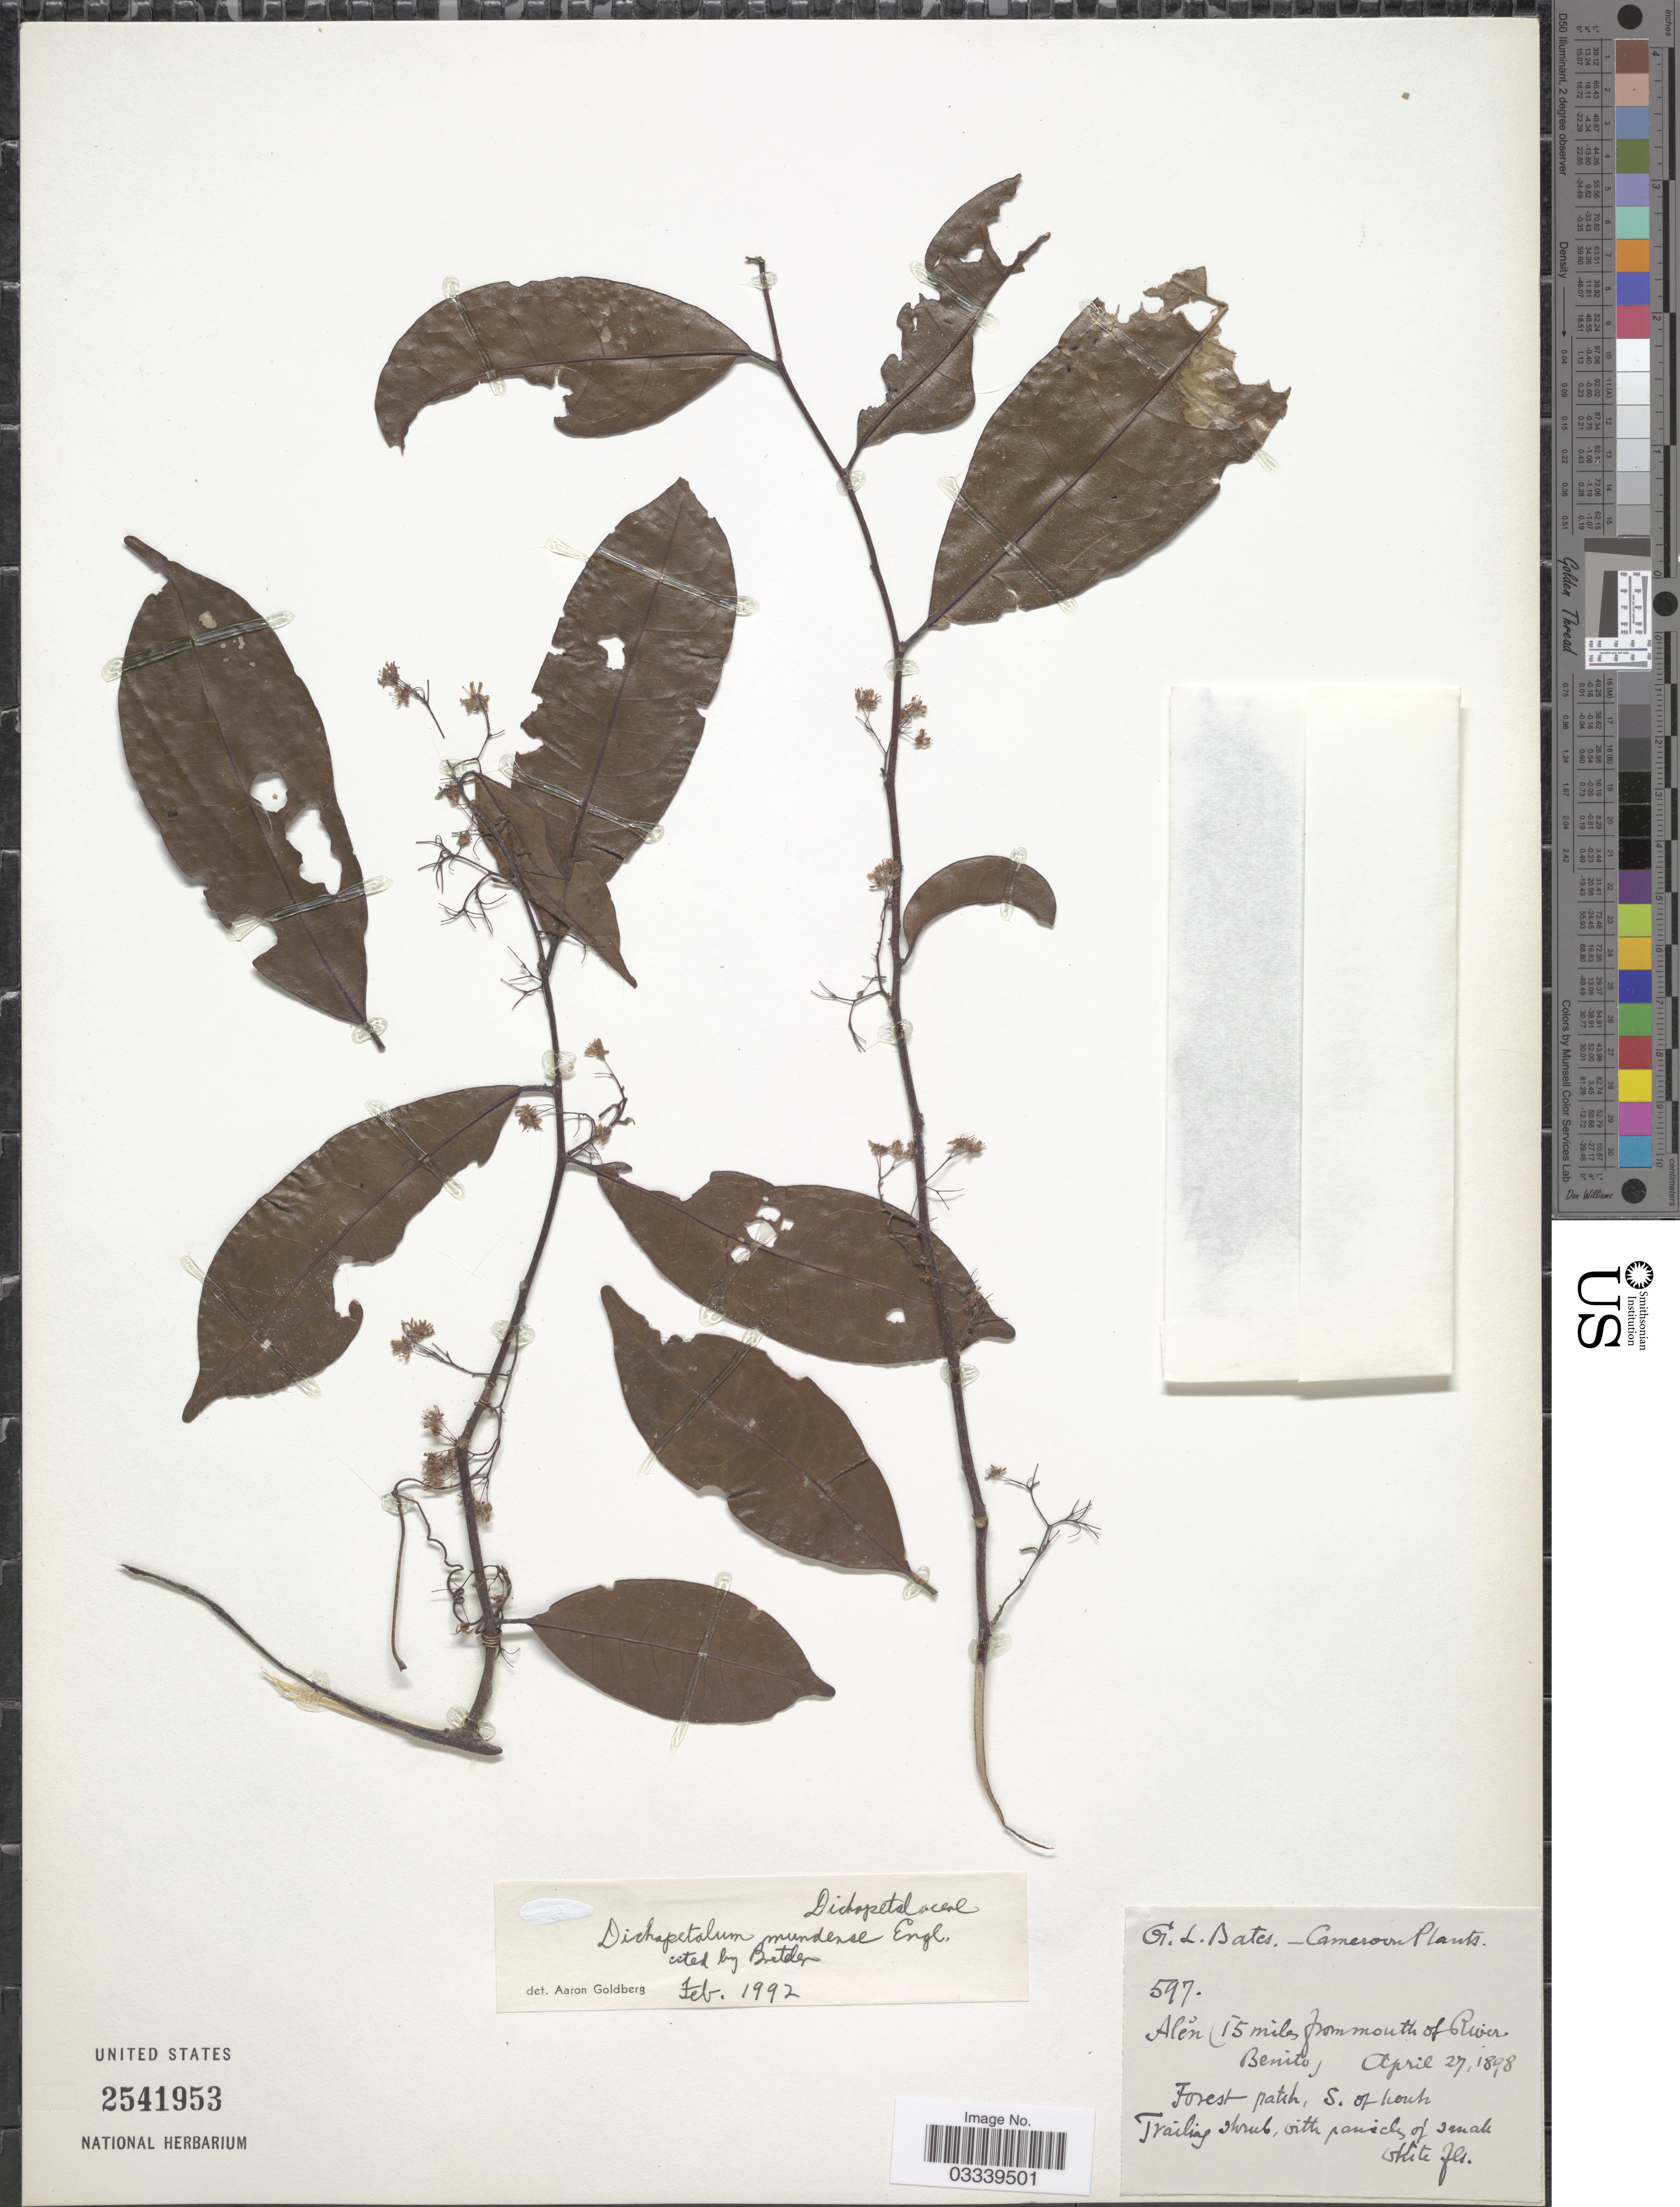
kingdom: Plantae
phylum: Tracheophyta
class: Magnoliopsida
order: Malpighiales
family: Dichapetalaceae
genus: Dichapetalum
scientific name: Dichapetalum mundense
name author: Engl.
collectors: G. Bates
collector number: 597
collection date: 1898-04-27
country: Cameroon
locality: Alen (15 miles from mouth of River Benito).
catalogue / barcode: US 2541953